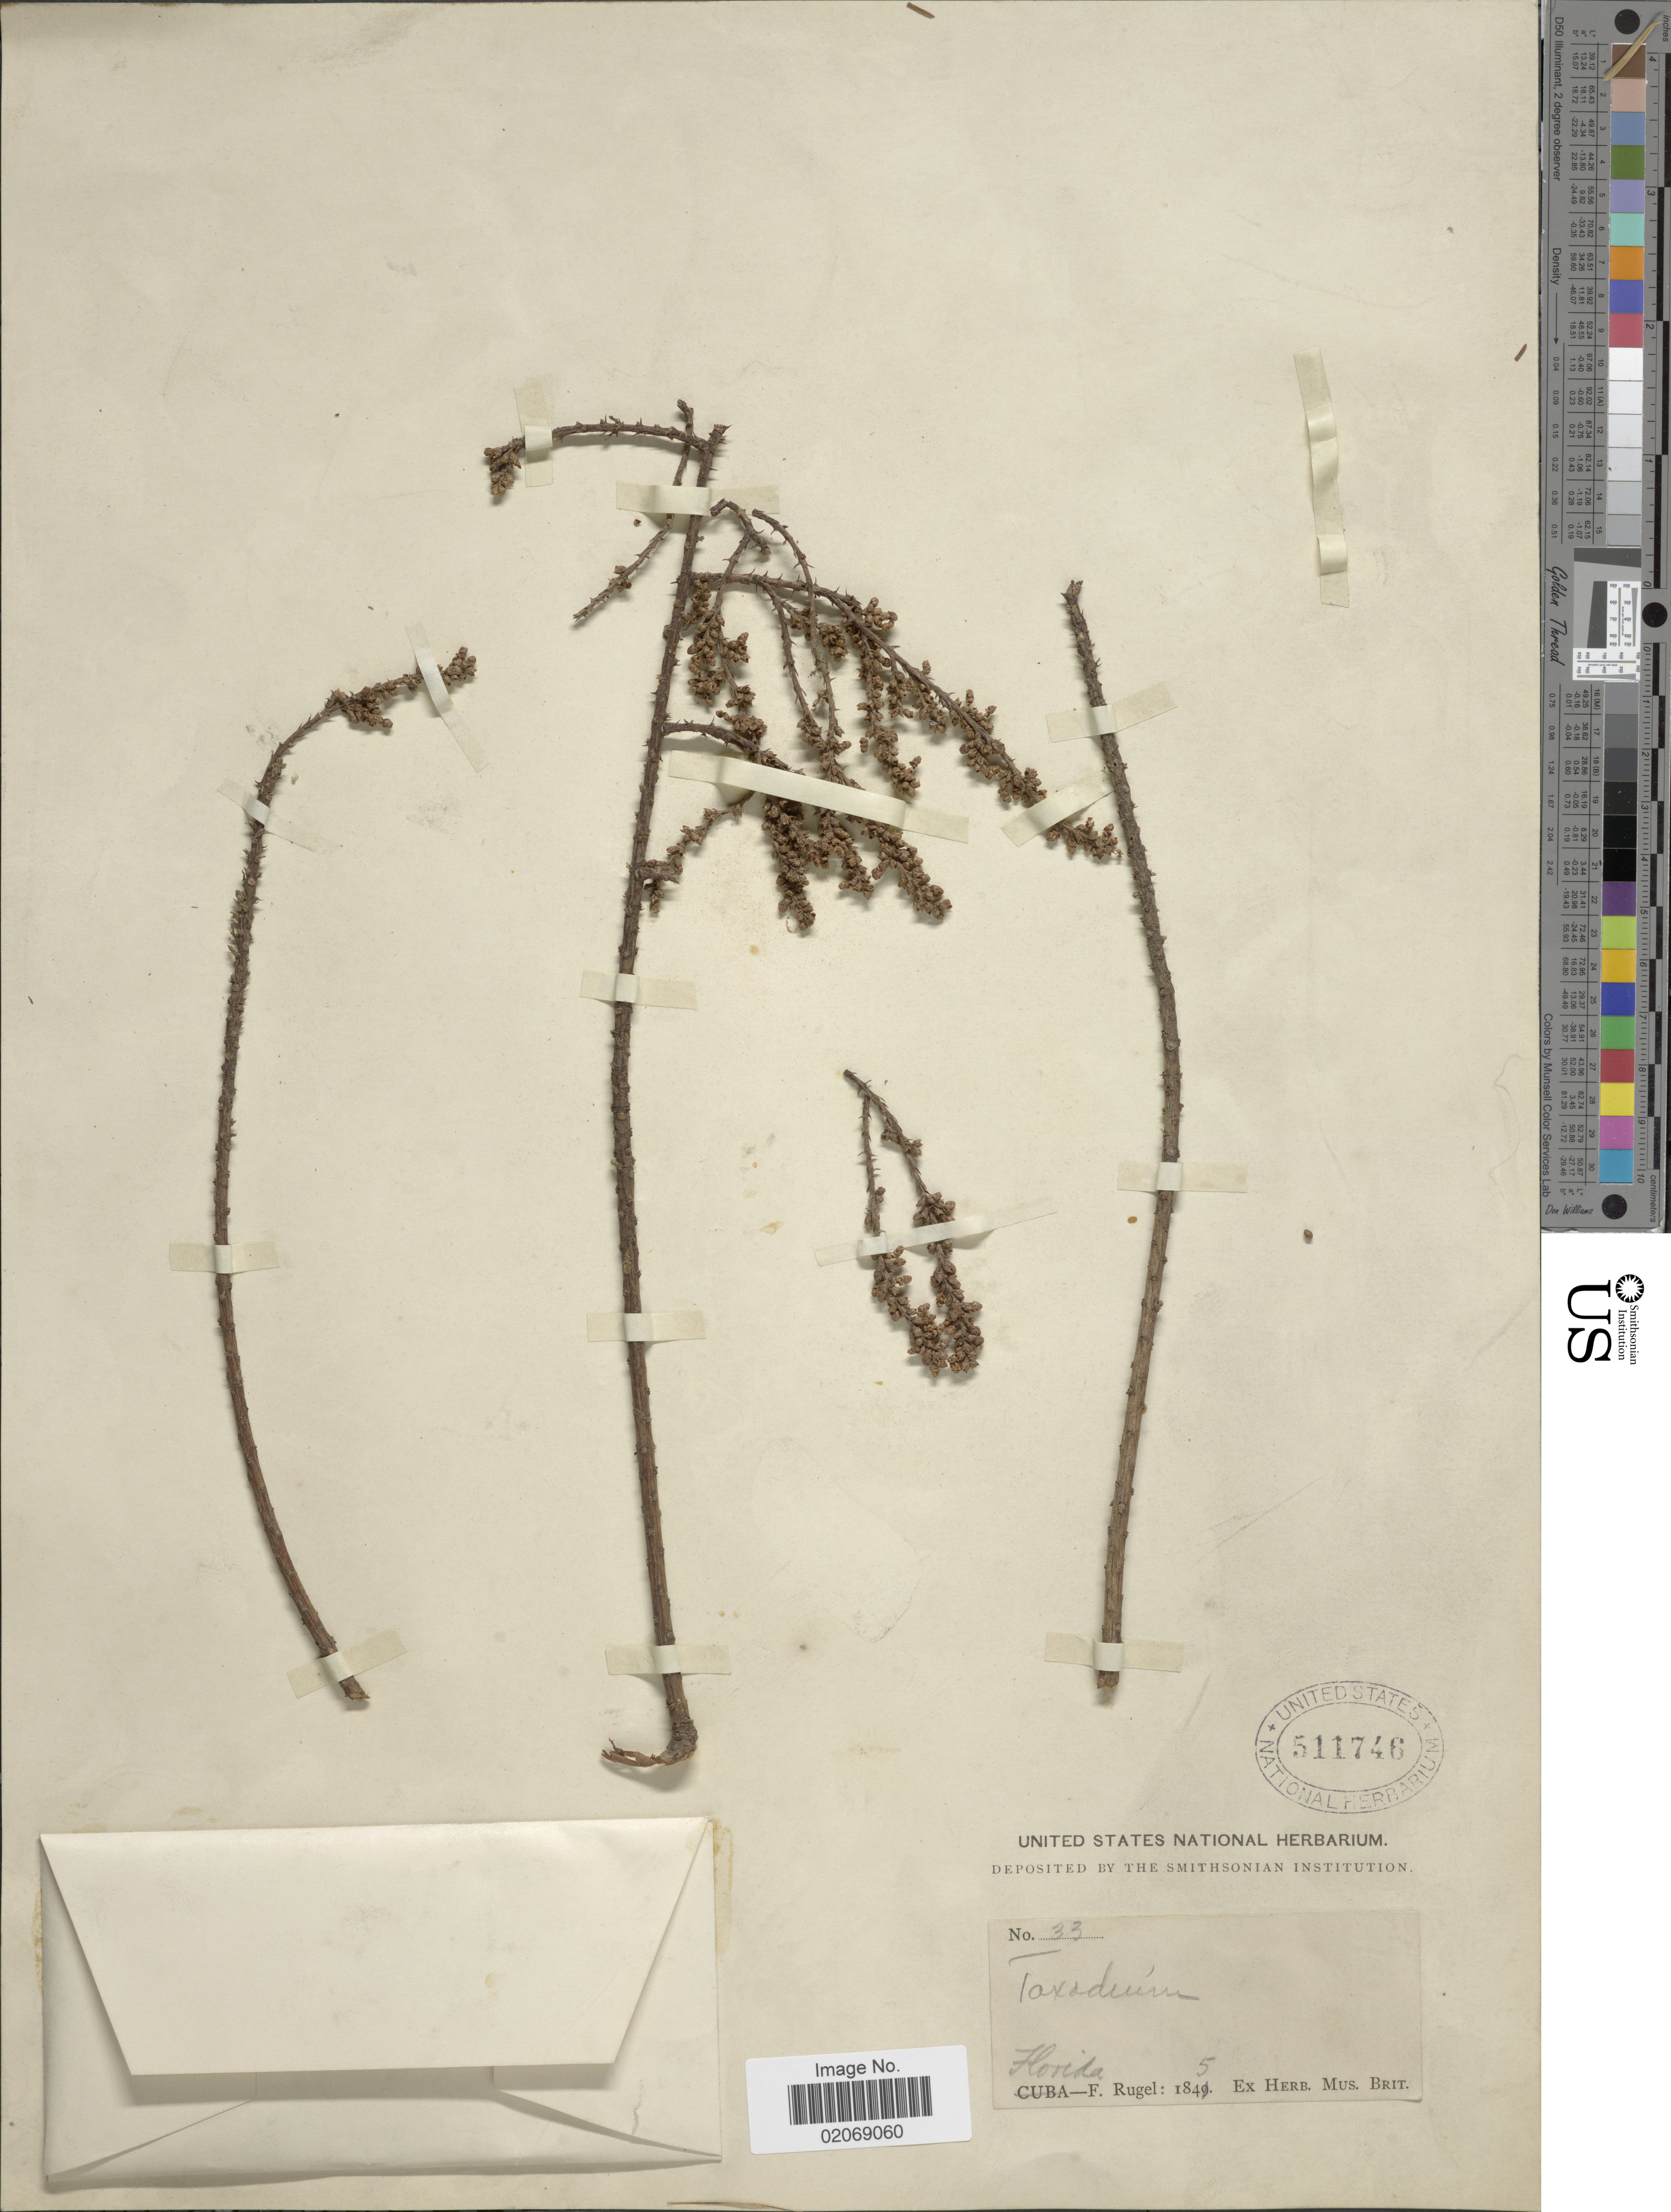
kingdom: Plantae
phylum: Tracheophyta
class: Pinopsida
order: Pinales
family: Cupressaceae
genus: Taxodium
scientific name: Taxodium sp.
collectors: F. Rugel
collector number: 33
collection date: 1845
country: United States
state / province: Florida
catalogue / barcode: US 511746